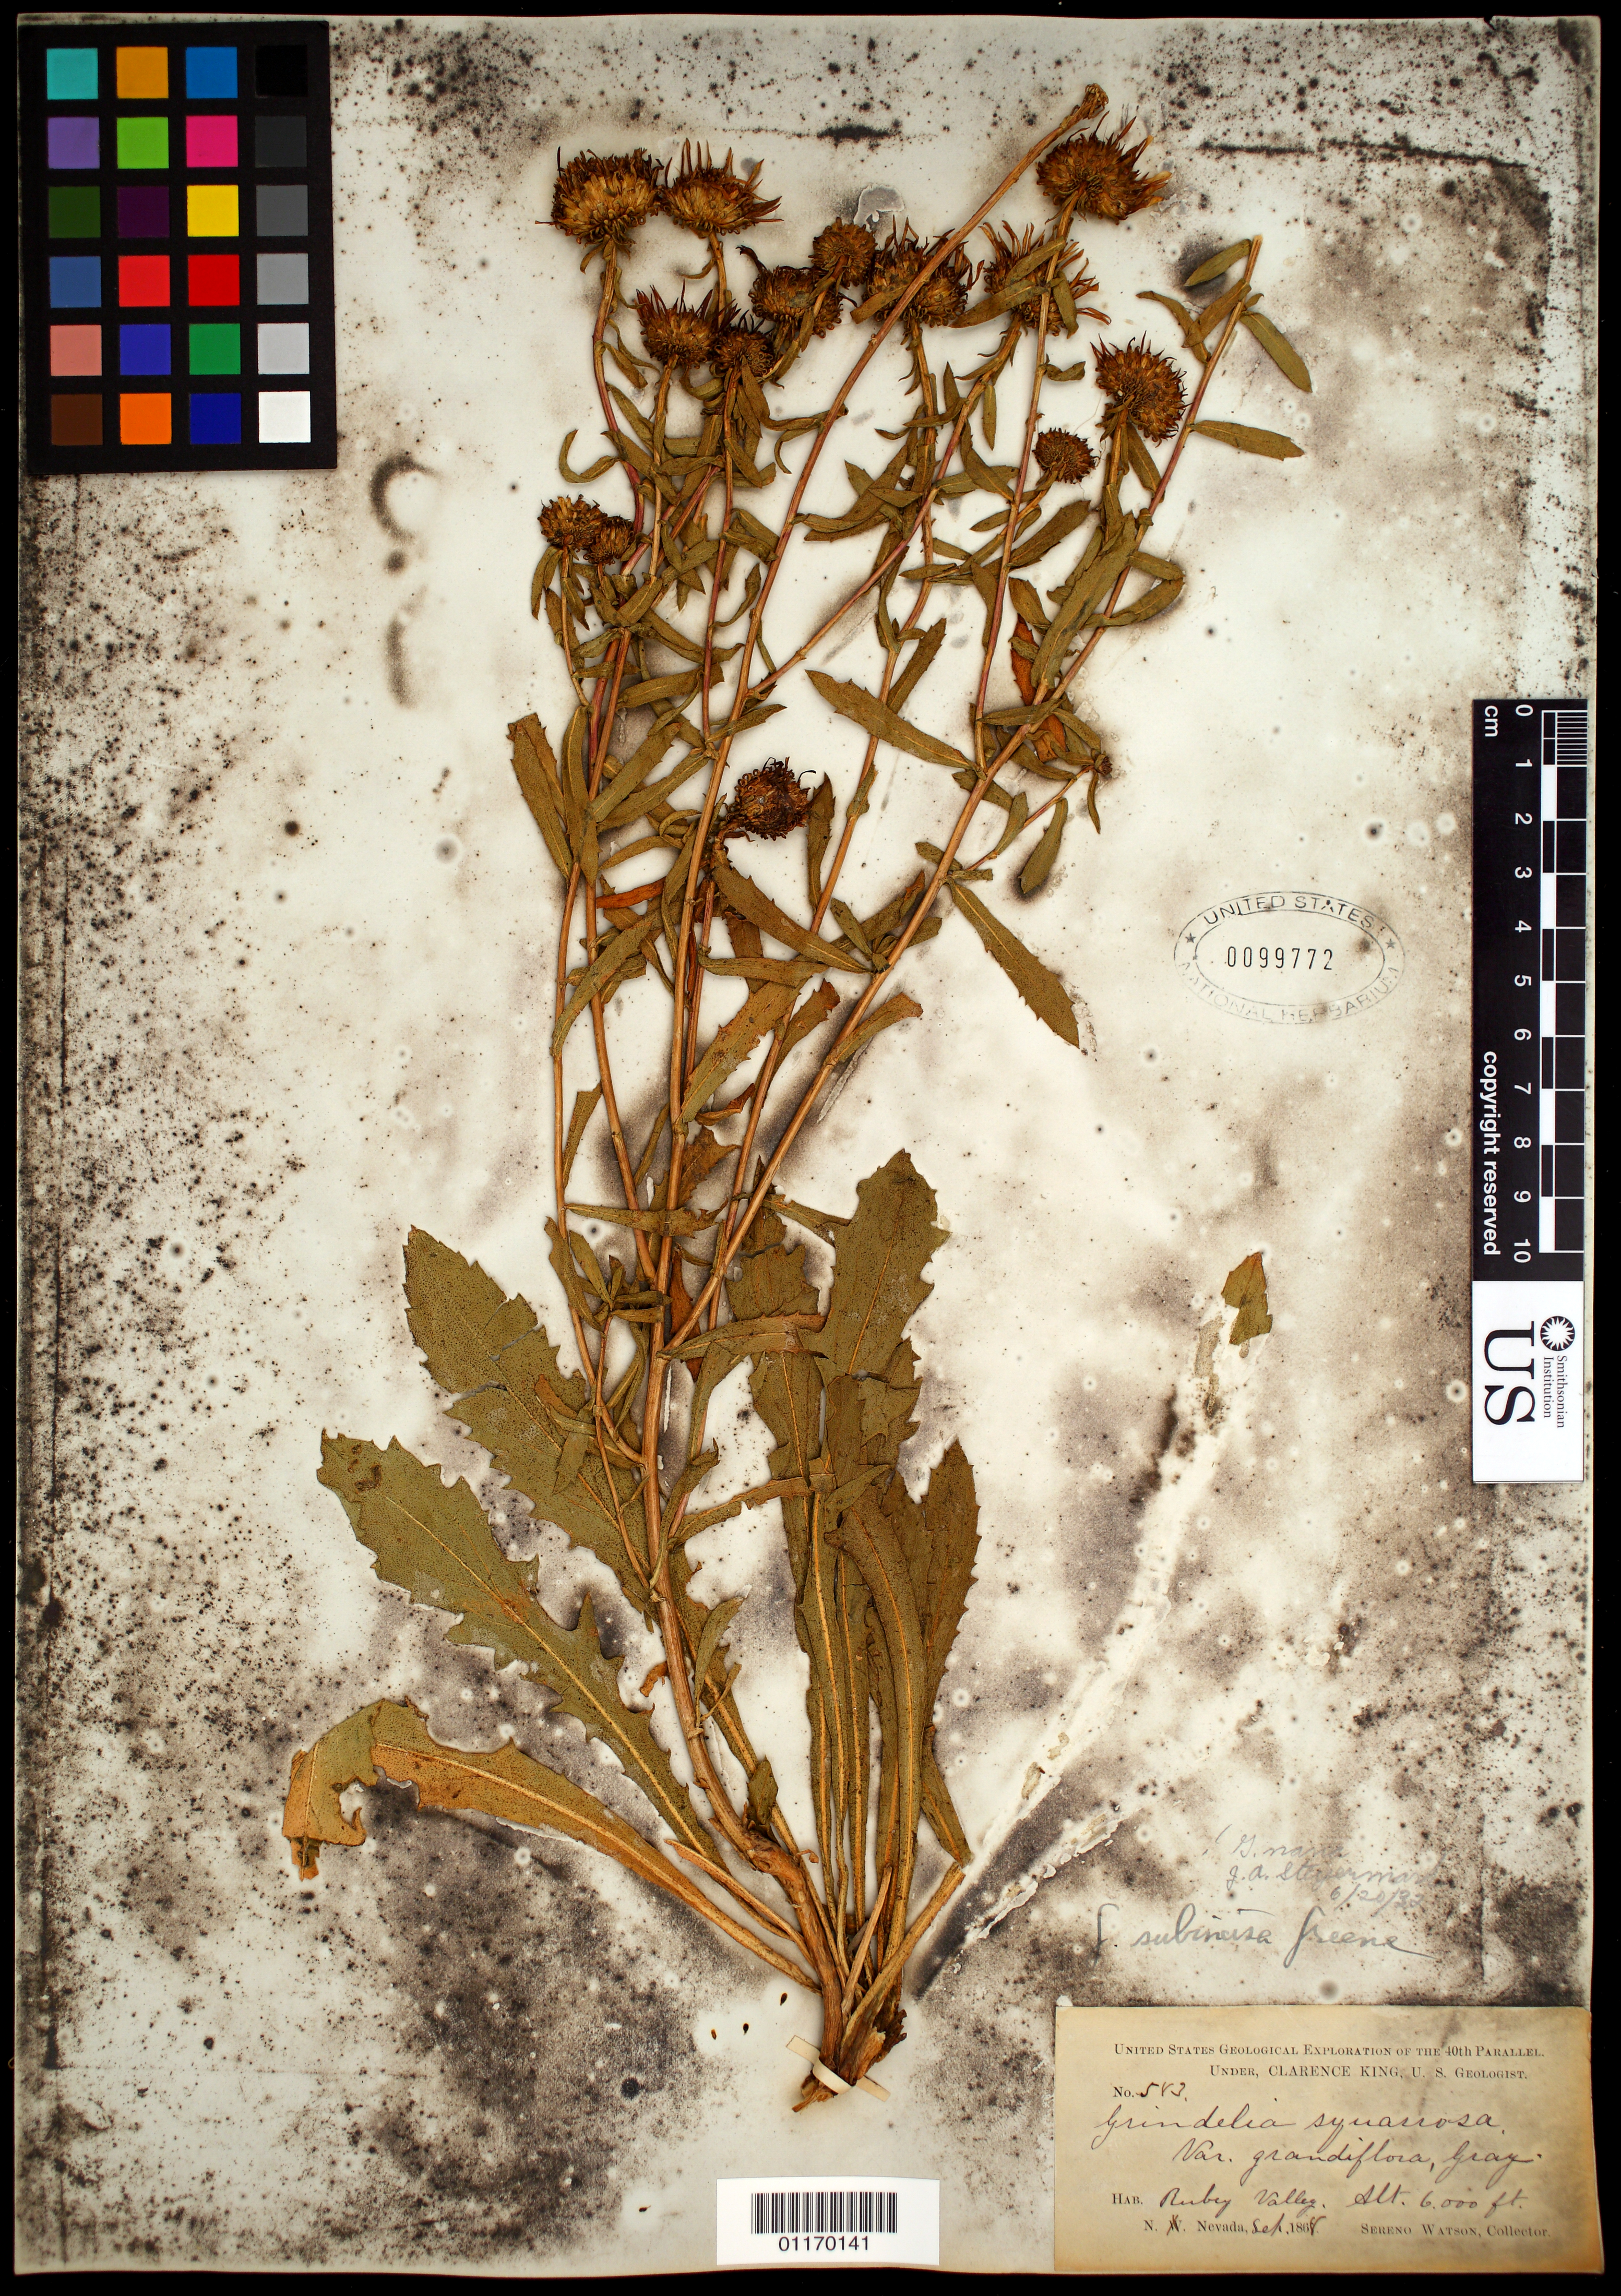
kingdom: Plantae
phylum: Tracheophyta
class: Magnoliopsida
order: Asterales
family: Asteraceae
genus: Grindelia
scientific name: Grindelia nana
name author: Nutt.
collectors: S. Watson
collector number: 583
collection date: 1868-09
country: United States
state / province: Nevada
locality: Ruby Valley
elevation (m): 1829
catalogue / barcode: US 99772